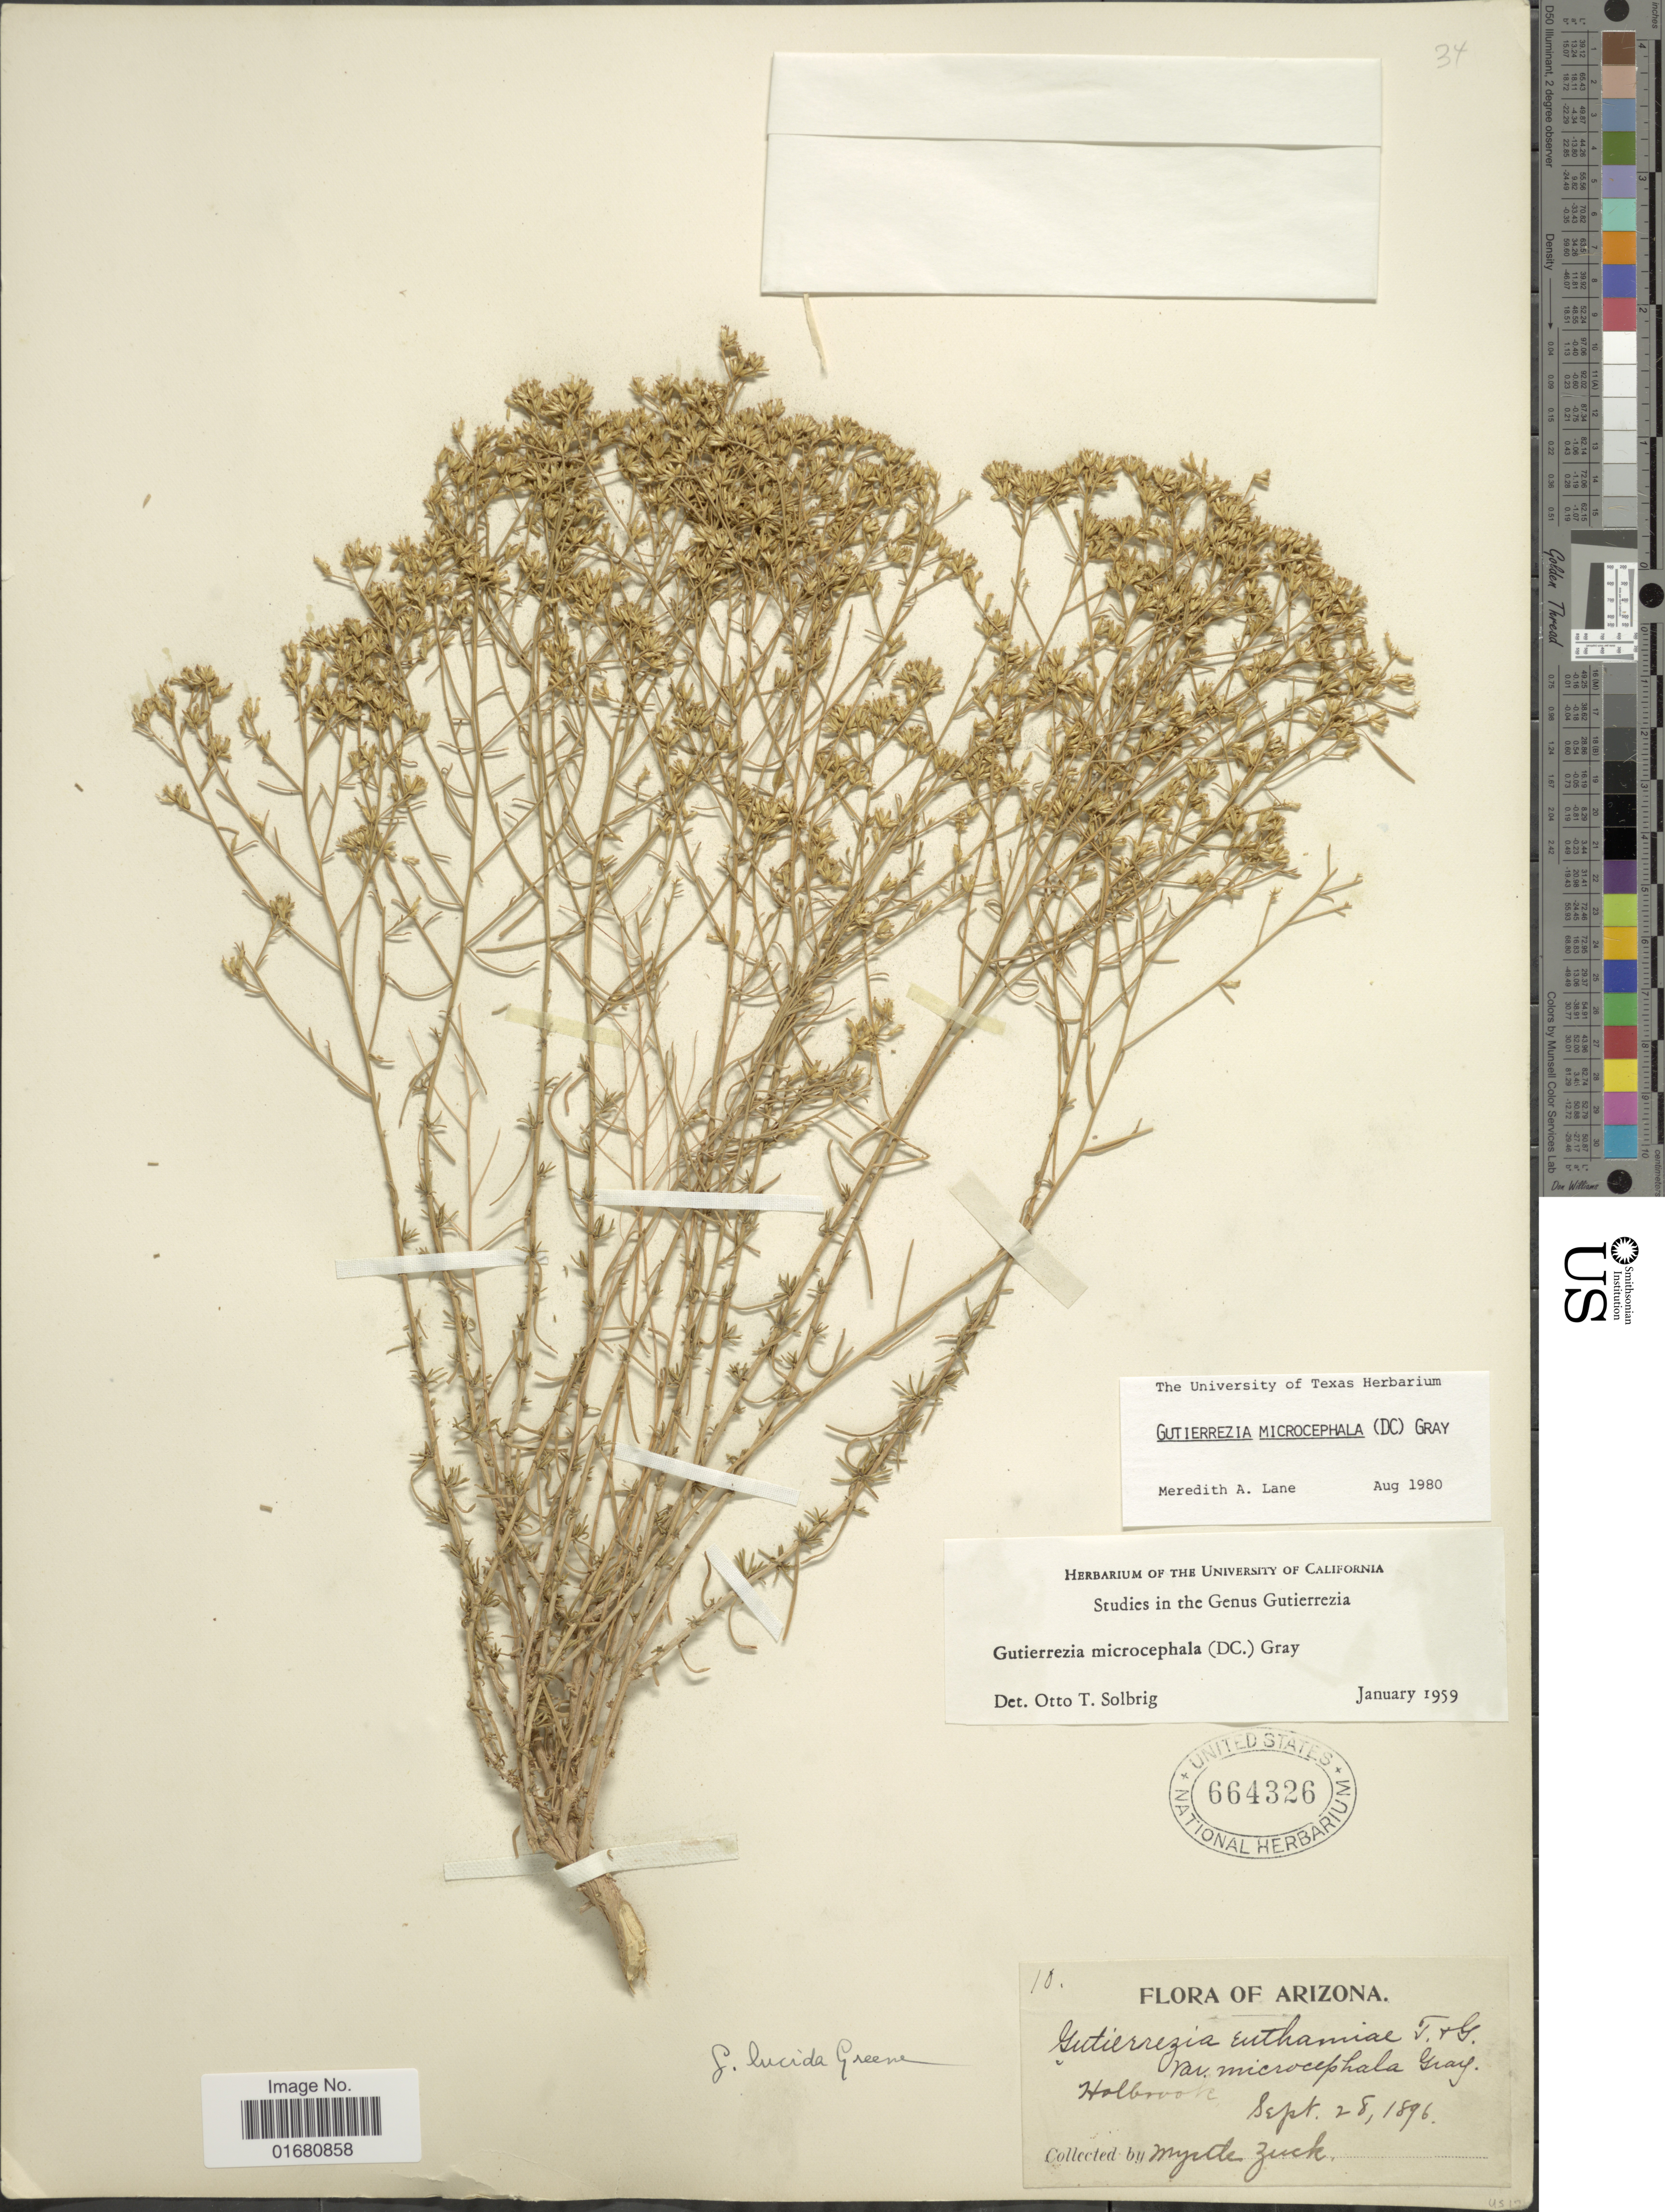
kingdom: Plantae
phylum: Tracheophyta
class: Magnoliopsida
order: Asterales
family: Asteraceae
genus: Gutierrezia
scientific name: Gutierrezia microcephala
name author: (DC.) A. Gray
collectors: M. Zuck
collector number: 10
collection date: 1896-09-28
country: United States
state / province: Arizona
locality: Holbrook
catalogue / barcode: US 664236